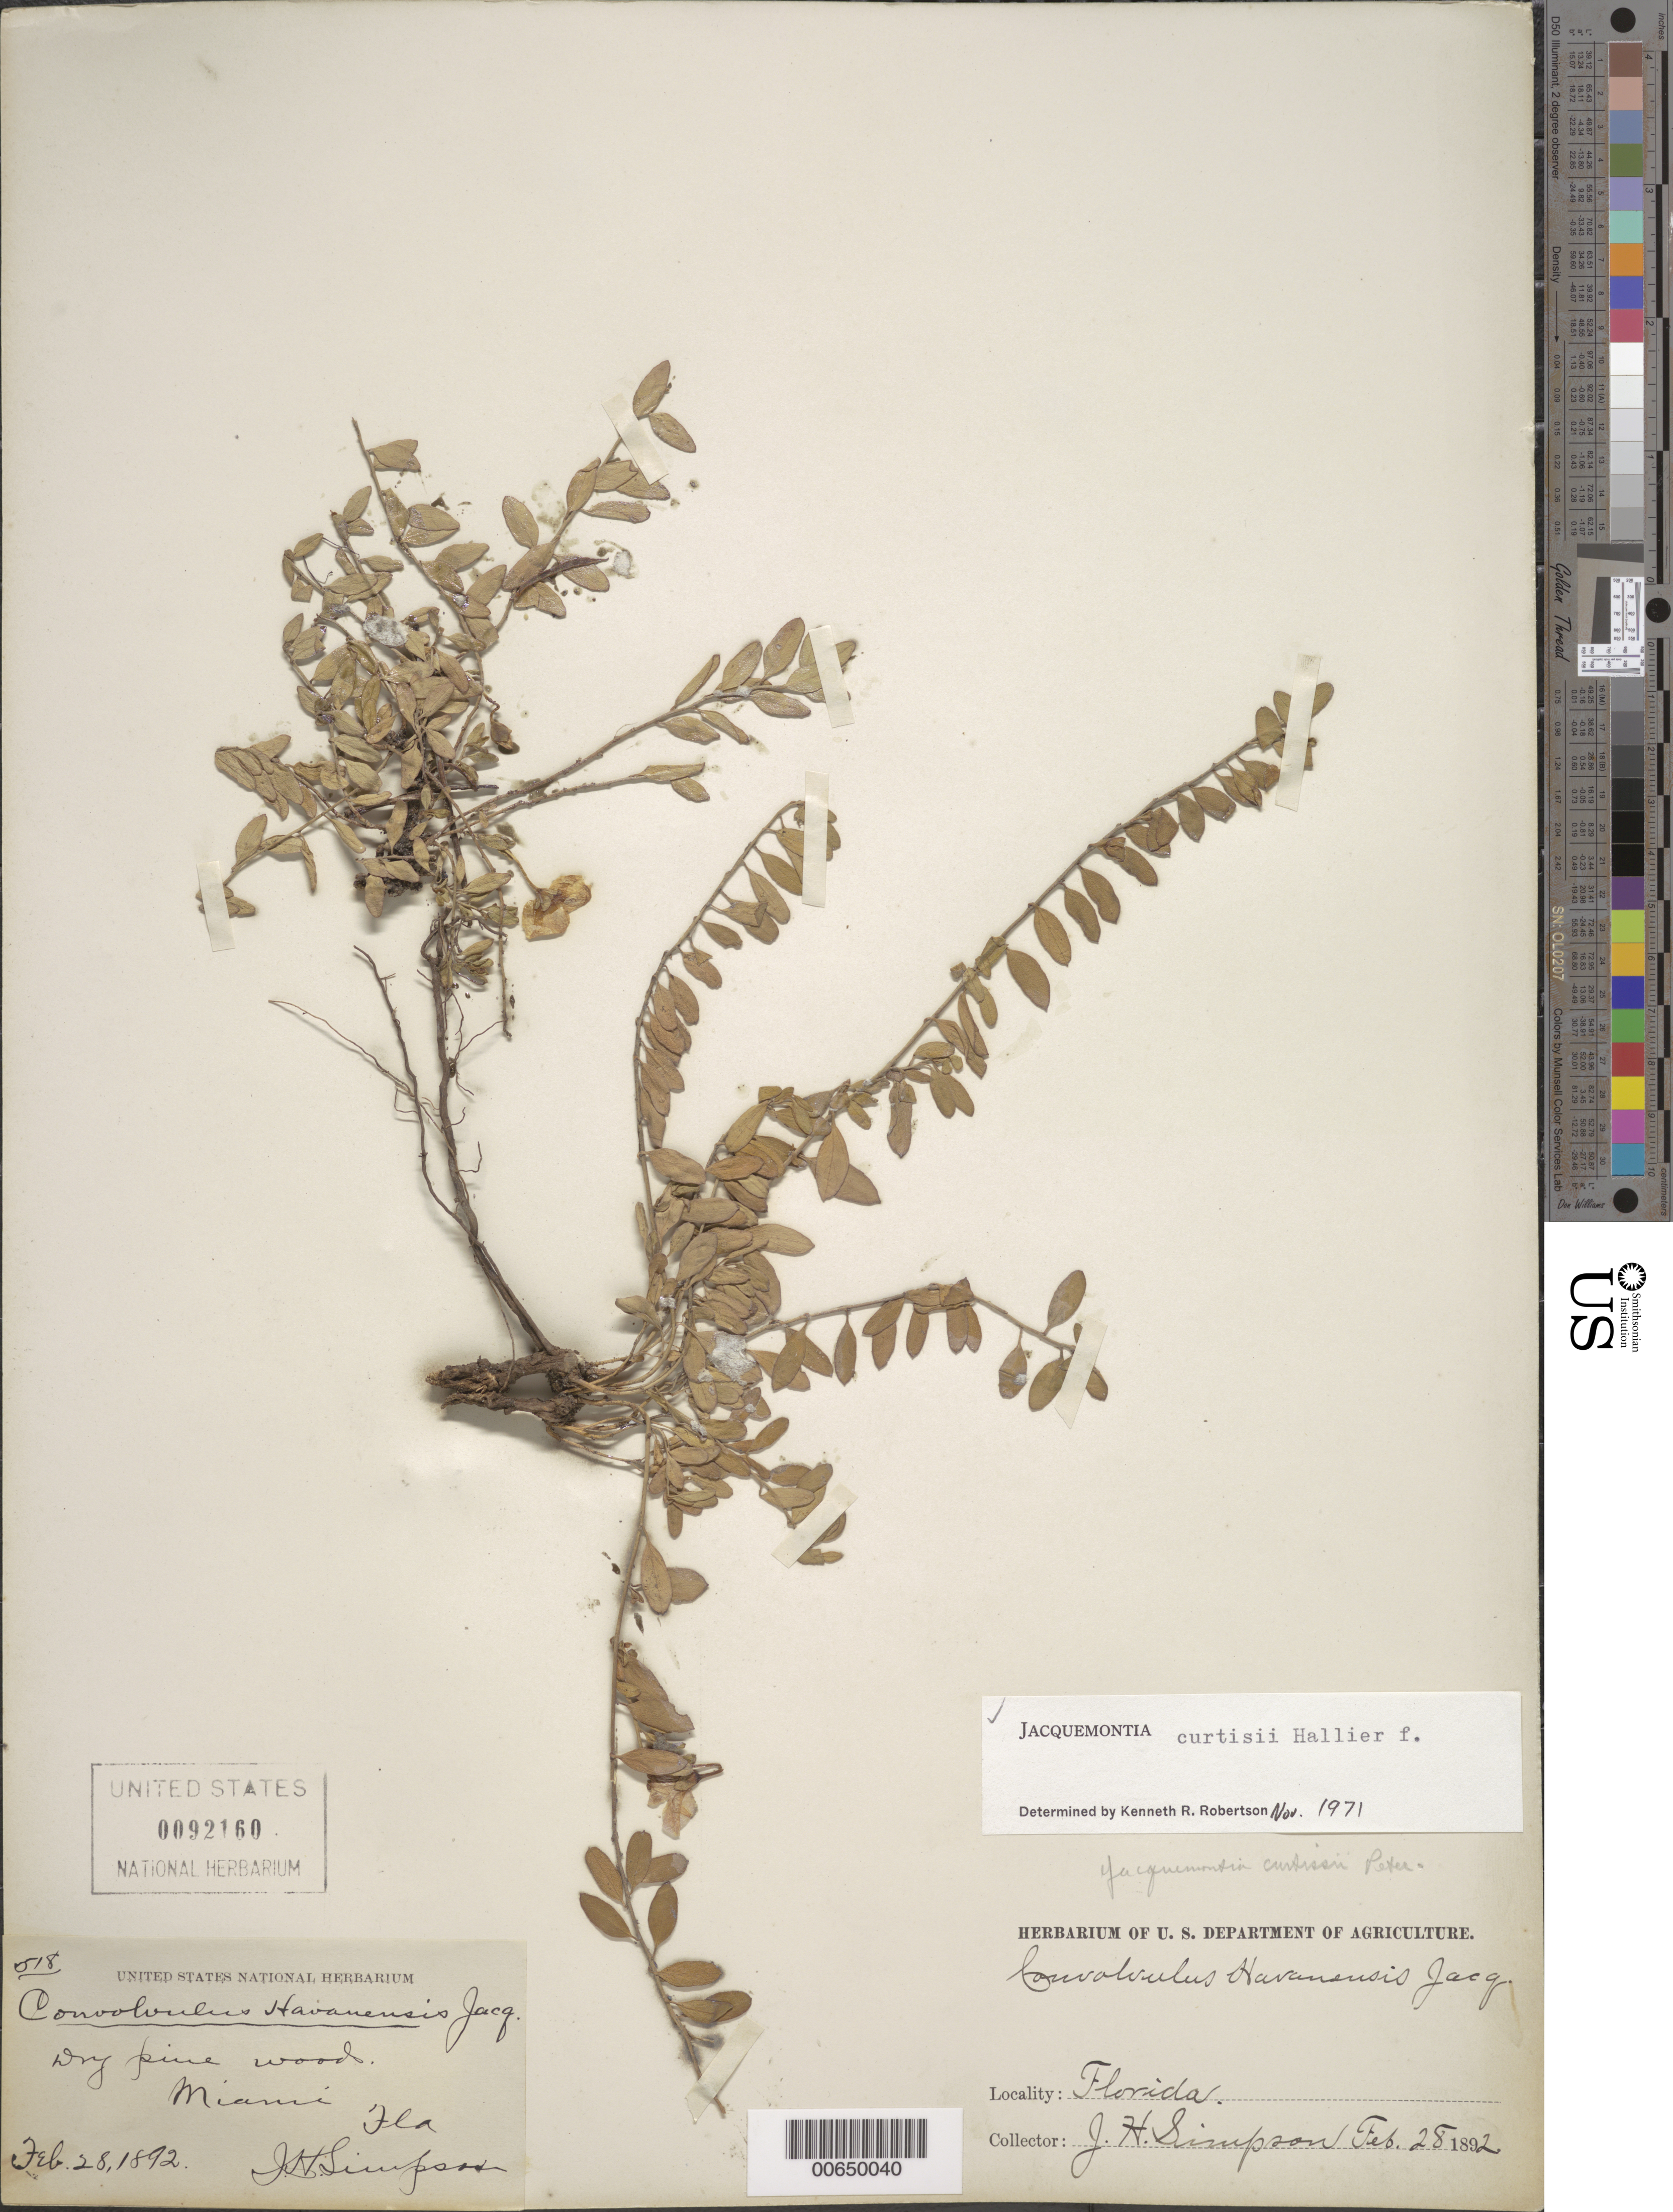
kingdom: Plantae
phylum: Tracheophyta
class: Magnoliopsida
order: Solanales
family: Convolvulaceae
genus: Jacquemontia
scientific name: Jacquemontia curtissii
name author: Peter ex Hallier f.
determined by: Robertson, K.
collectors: J. H. Simpson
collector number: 518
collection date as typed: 28 Feb 1892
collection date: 1892-02-28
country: United States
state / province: Florida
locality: Miami.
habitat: Dry pine wood.